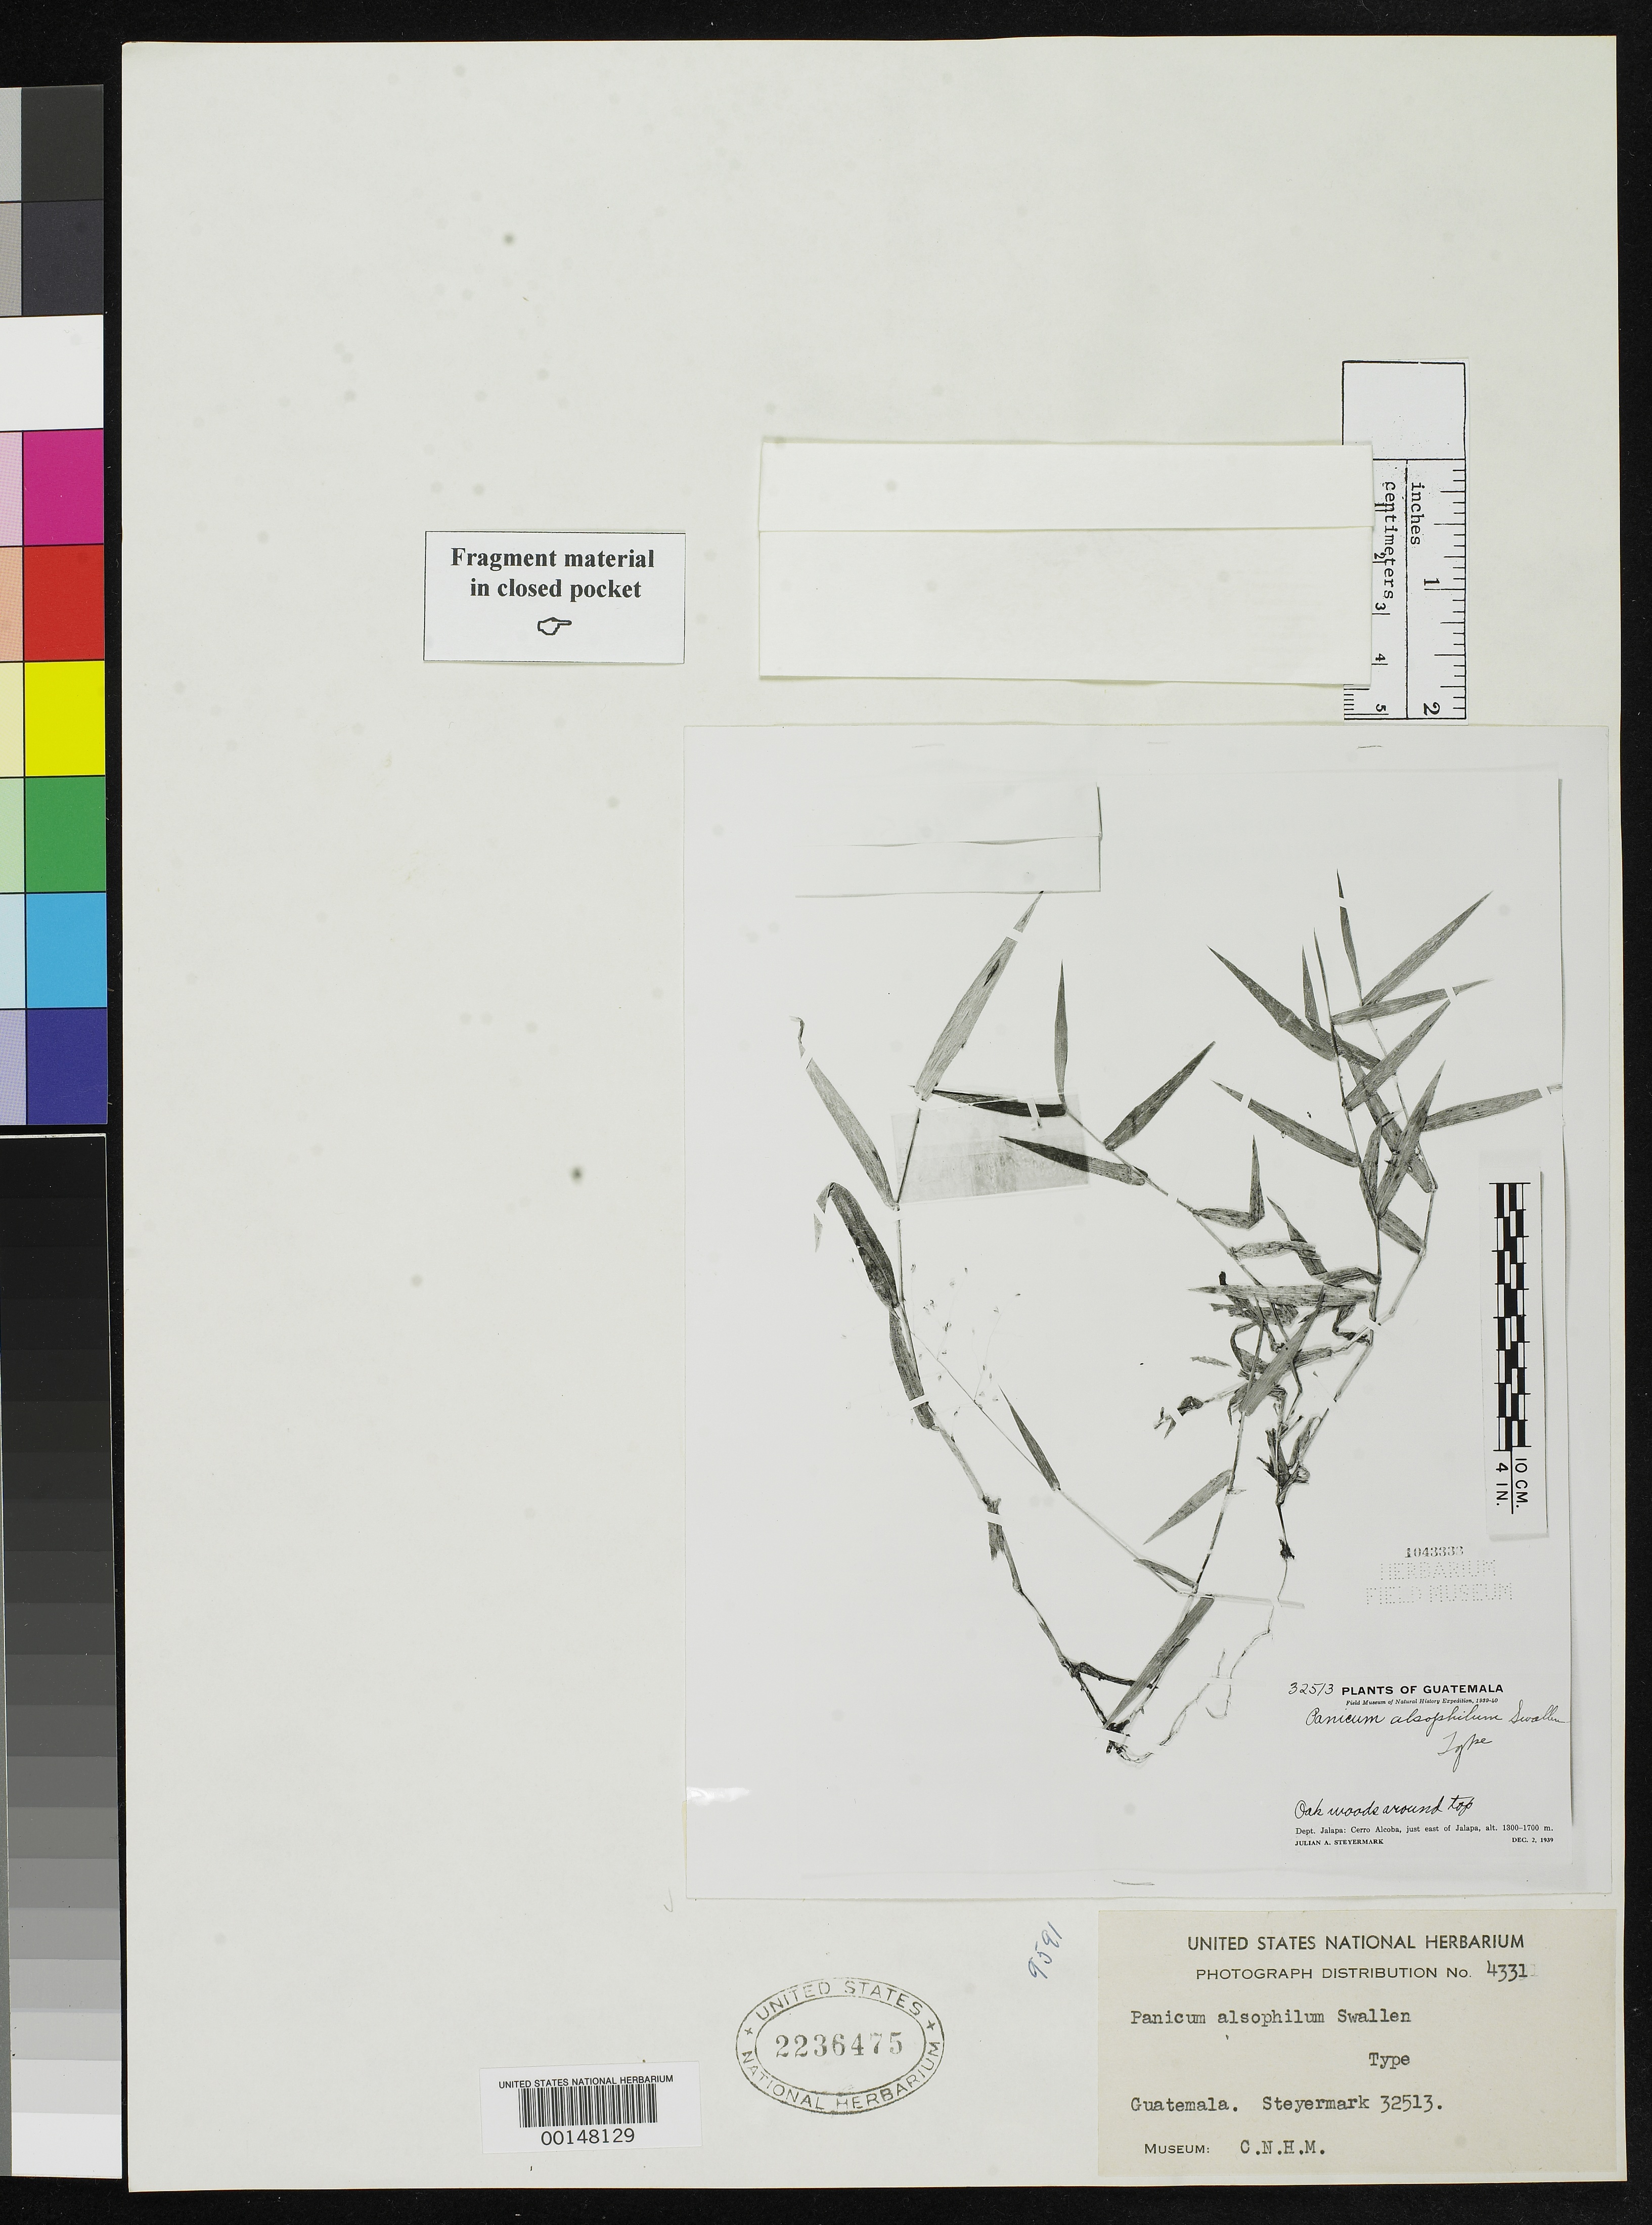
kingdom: Plantae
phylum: Tracheophyta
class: Liliopsida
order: Poales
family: Poaceae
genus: Panicum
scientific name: Panicum alsophilum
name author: Swallen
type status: Type Fragment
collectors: J. Steyermark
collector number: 32513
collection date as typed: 02 Dec 1939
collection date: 1939-12-02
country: Guatemala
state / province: Jalapa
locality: Cerro Alcoba, E of Jalapa.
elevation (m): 1300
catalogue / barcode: US 2236475